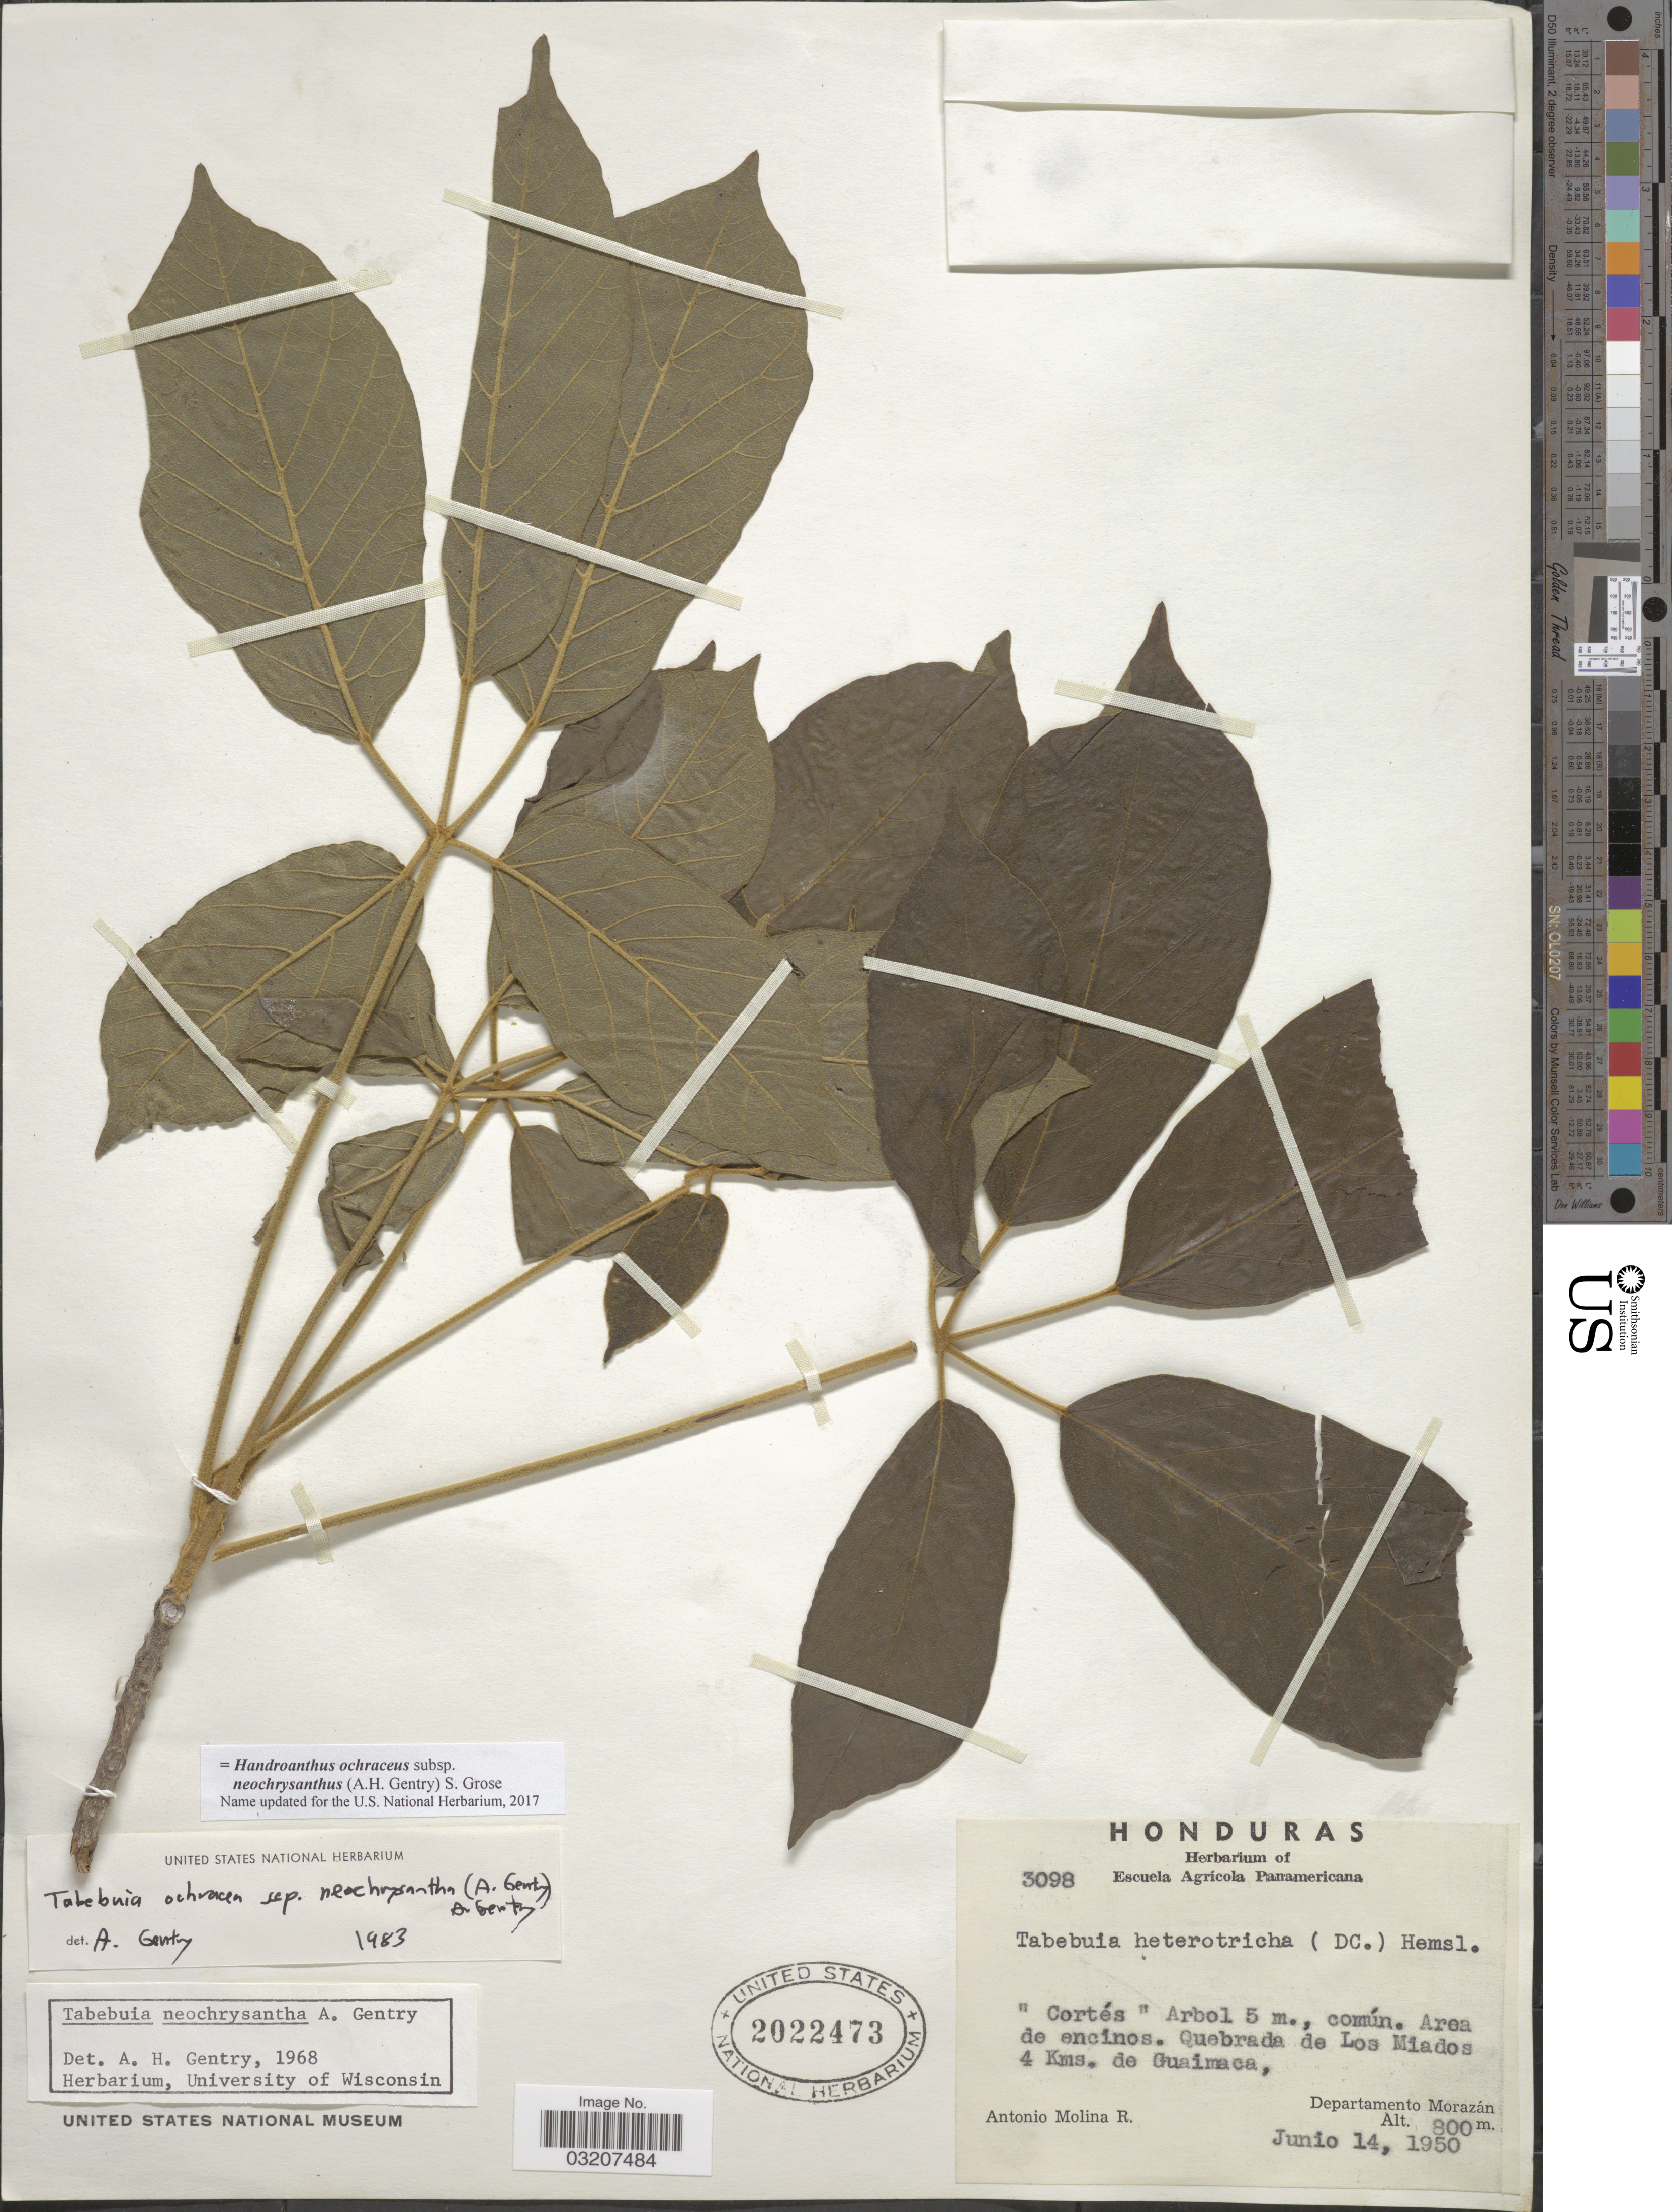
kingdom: Plantae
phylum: Tracheophyta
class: Magnoliopsida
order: Lamiales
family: Bignoniaceae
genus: Handroanthus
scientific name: Handroanthus ochraceus subsp. neochrysanthus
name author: (A.H. Gentry) S.O. Grose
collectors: A. Molina R.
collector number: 3098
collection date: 1950-06-14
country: Honduras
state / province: Fco. Morazán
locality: Quebrada de Los Miados 4 Kms. de Guaimaca, Departamento Morazán.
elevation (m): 800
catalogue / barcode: US 2022473